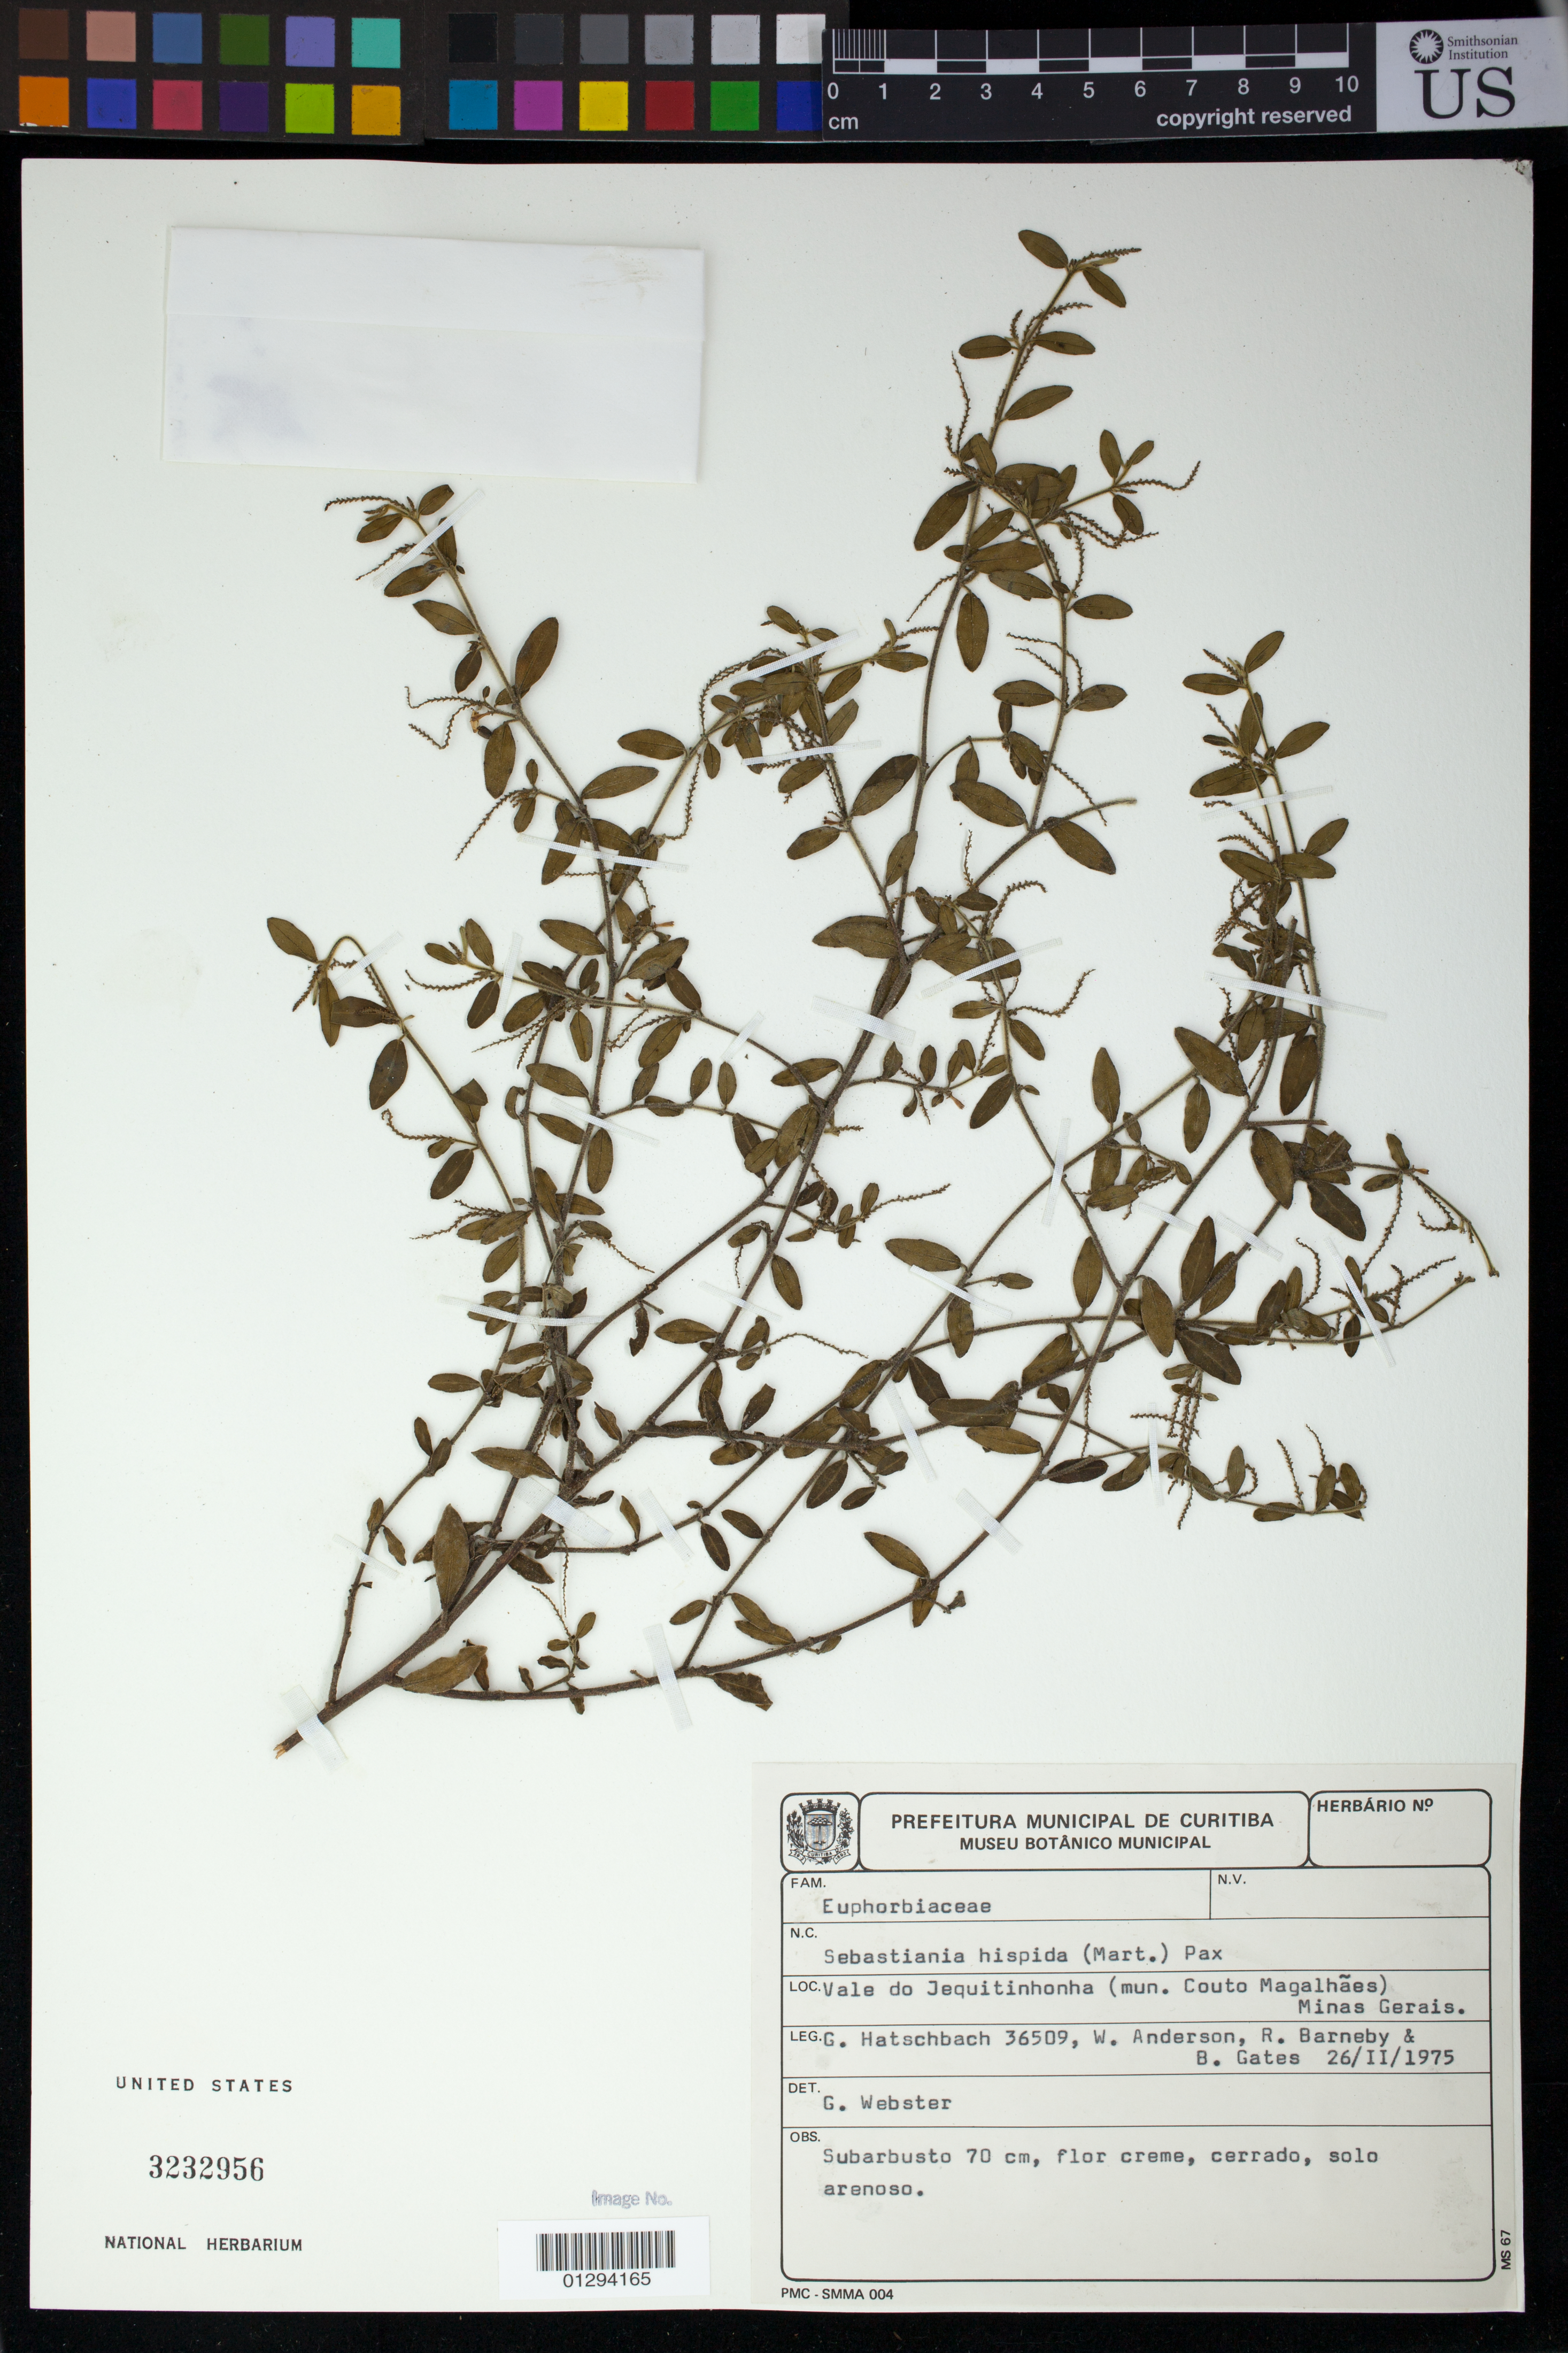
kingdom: Plantae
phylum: Tracheophyta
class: Magnoliopsida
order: Malpighiales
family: Euphorbiaceae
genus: Sebastiania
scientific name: Sebastiania hispida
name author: (Mart.) Pax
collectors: G. Hatschbach, W. Anderson, R. C. Barneby & B. Gates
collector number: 36509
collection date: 1975-02-26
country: Brazil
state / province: Minas Gerais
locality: Vale do Jequitinhonha (mun. Couto Magalhaes) Minas Gerais.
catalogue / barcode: US 3232956